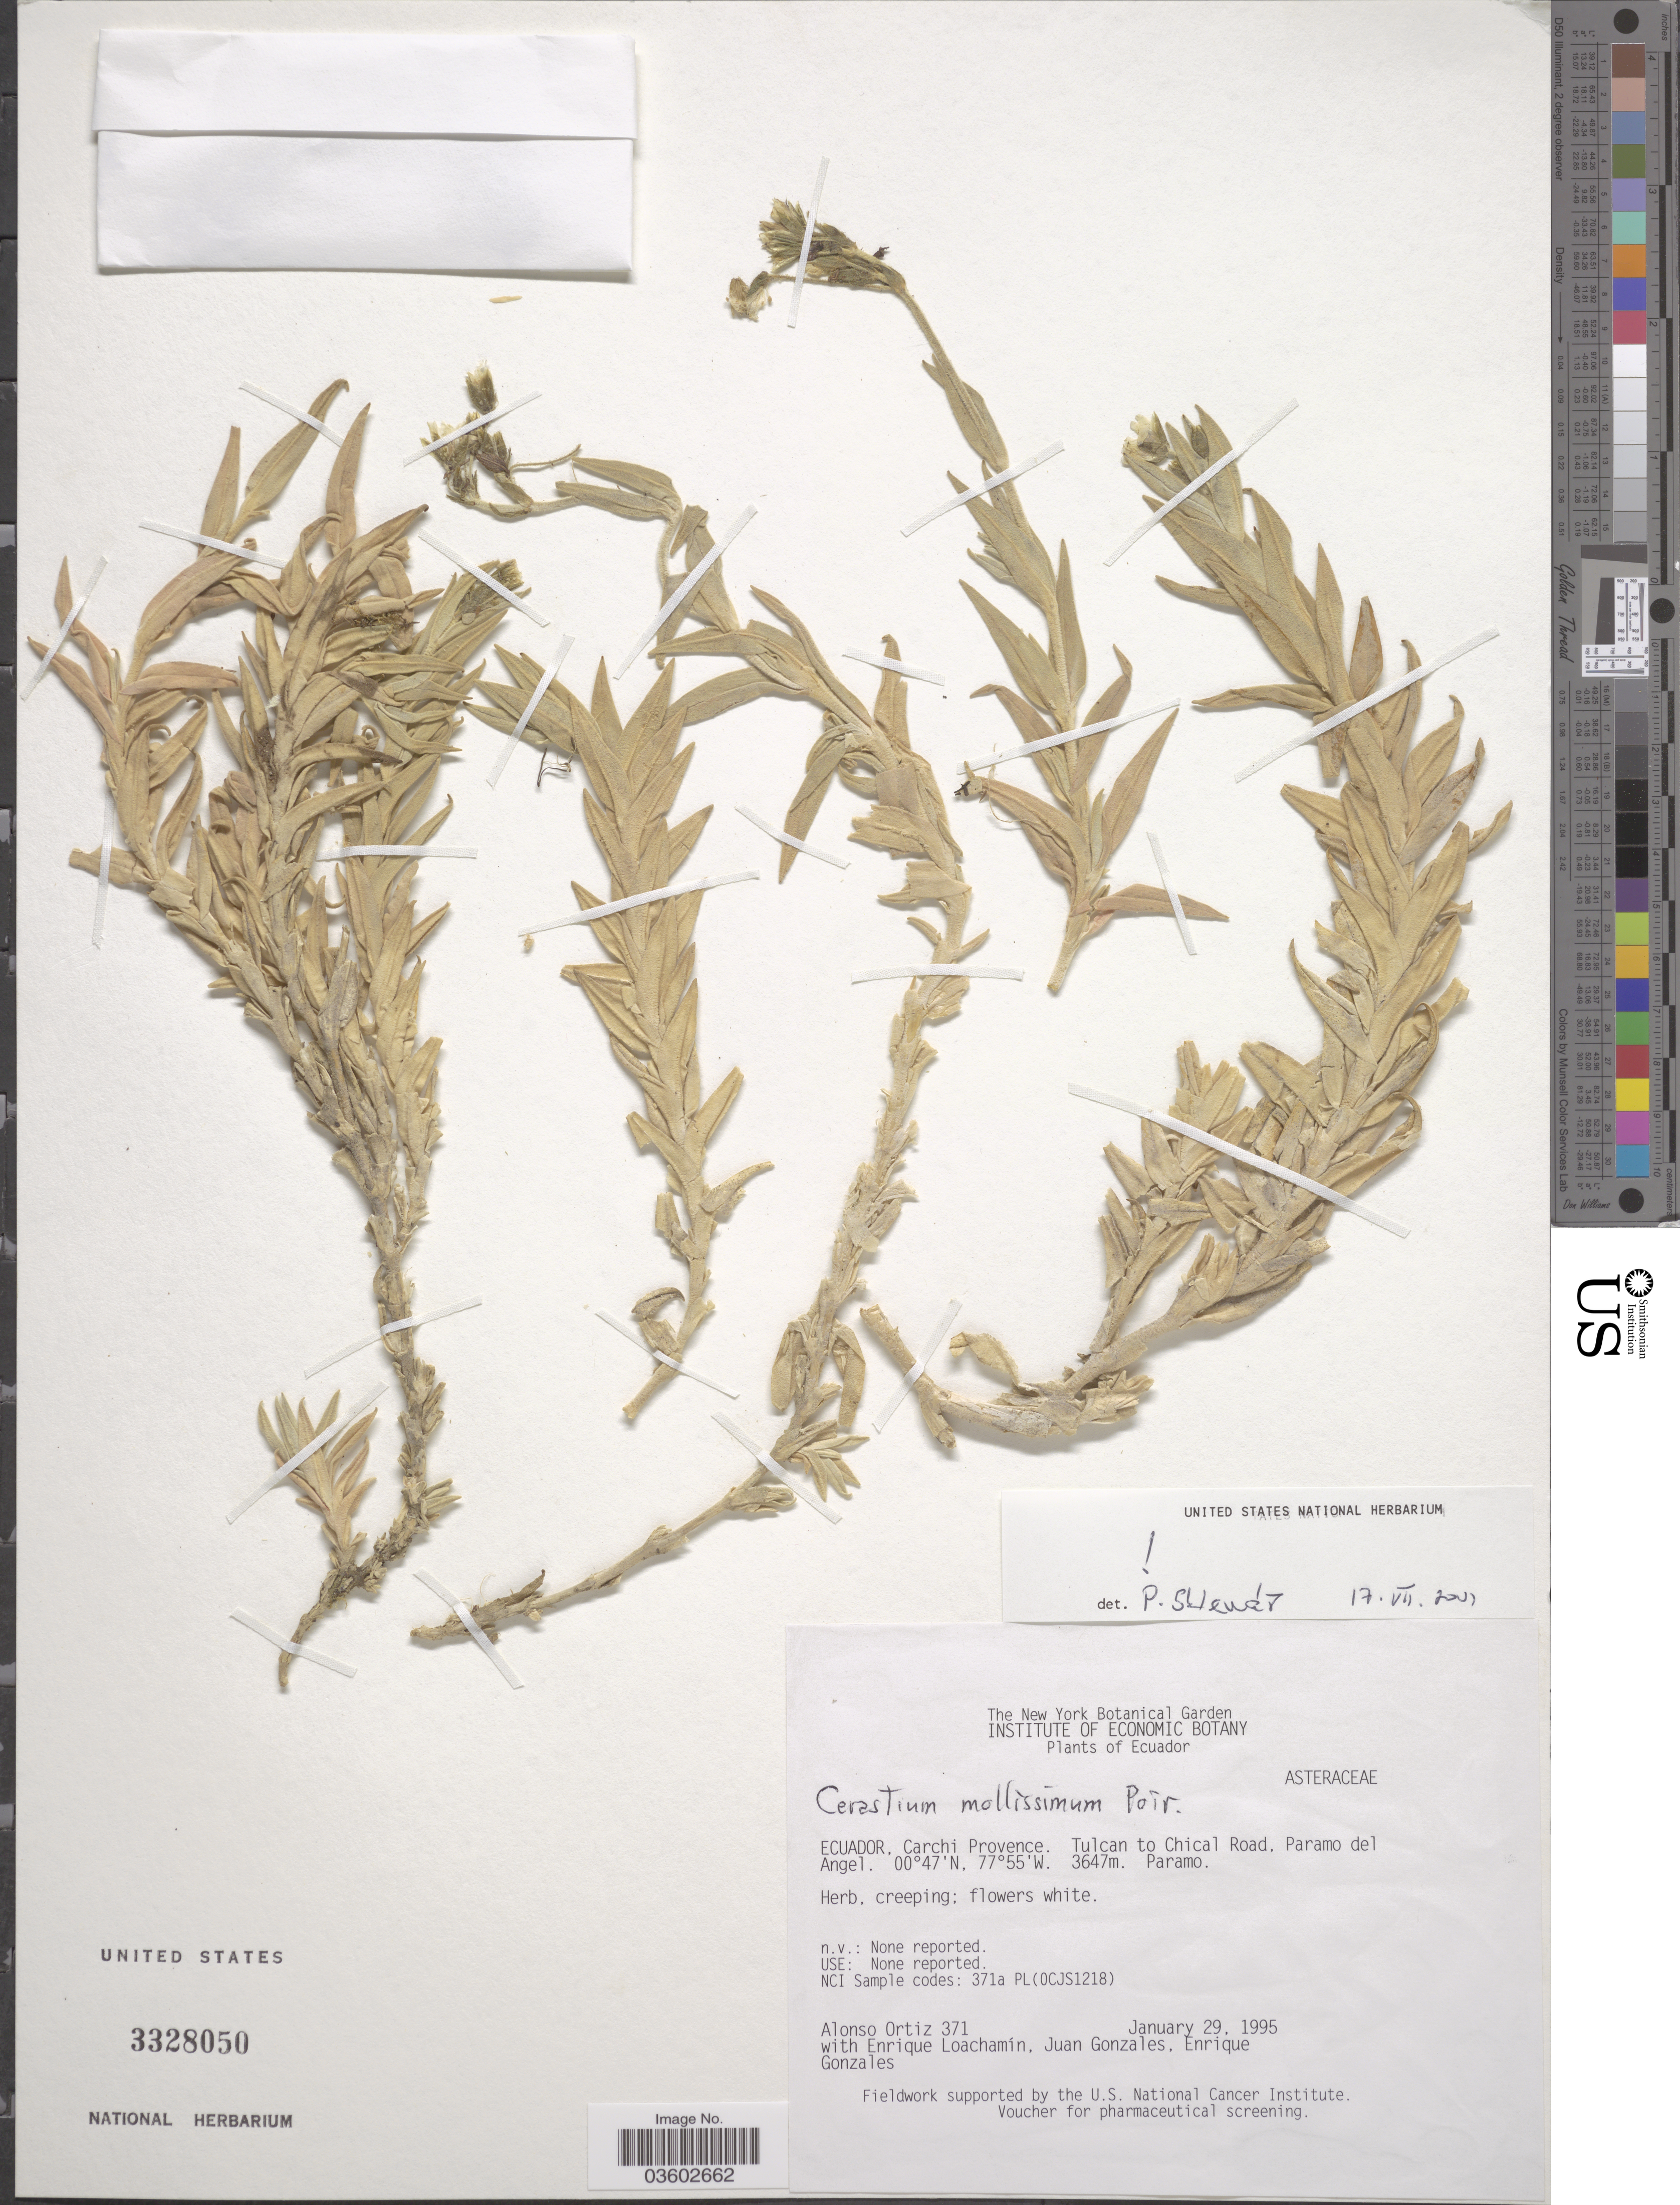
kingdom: Plantae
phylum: Tracheophyta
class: Magnoliopsida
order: Caryophyllales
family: Caryophyllaceae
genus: Cerastium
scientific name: Cerastium mollissimum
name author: Poir.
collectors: A. Ortiz, E. Loachamin, J. Gonzales & E. Gonzalez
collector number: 371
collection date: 1995-01-29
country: Ecuador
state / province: Carchi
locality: Tulcan to Chical road. Paramo del Angel.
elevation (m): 3647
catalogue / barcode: US 3328050